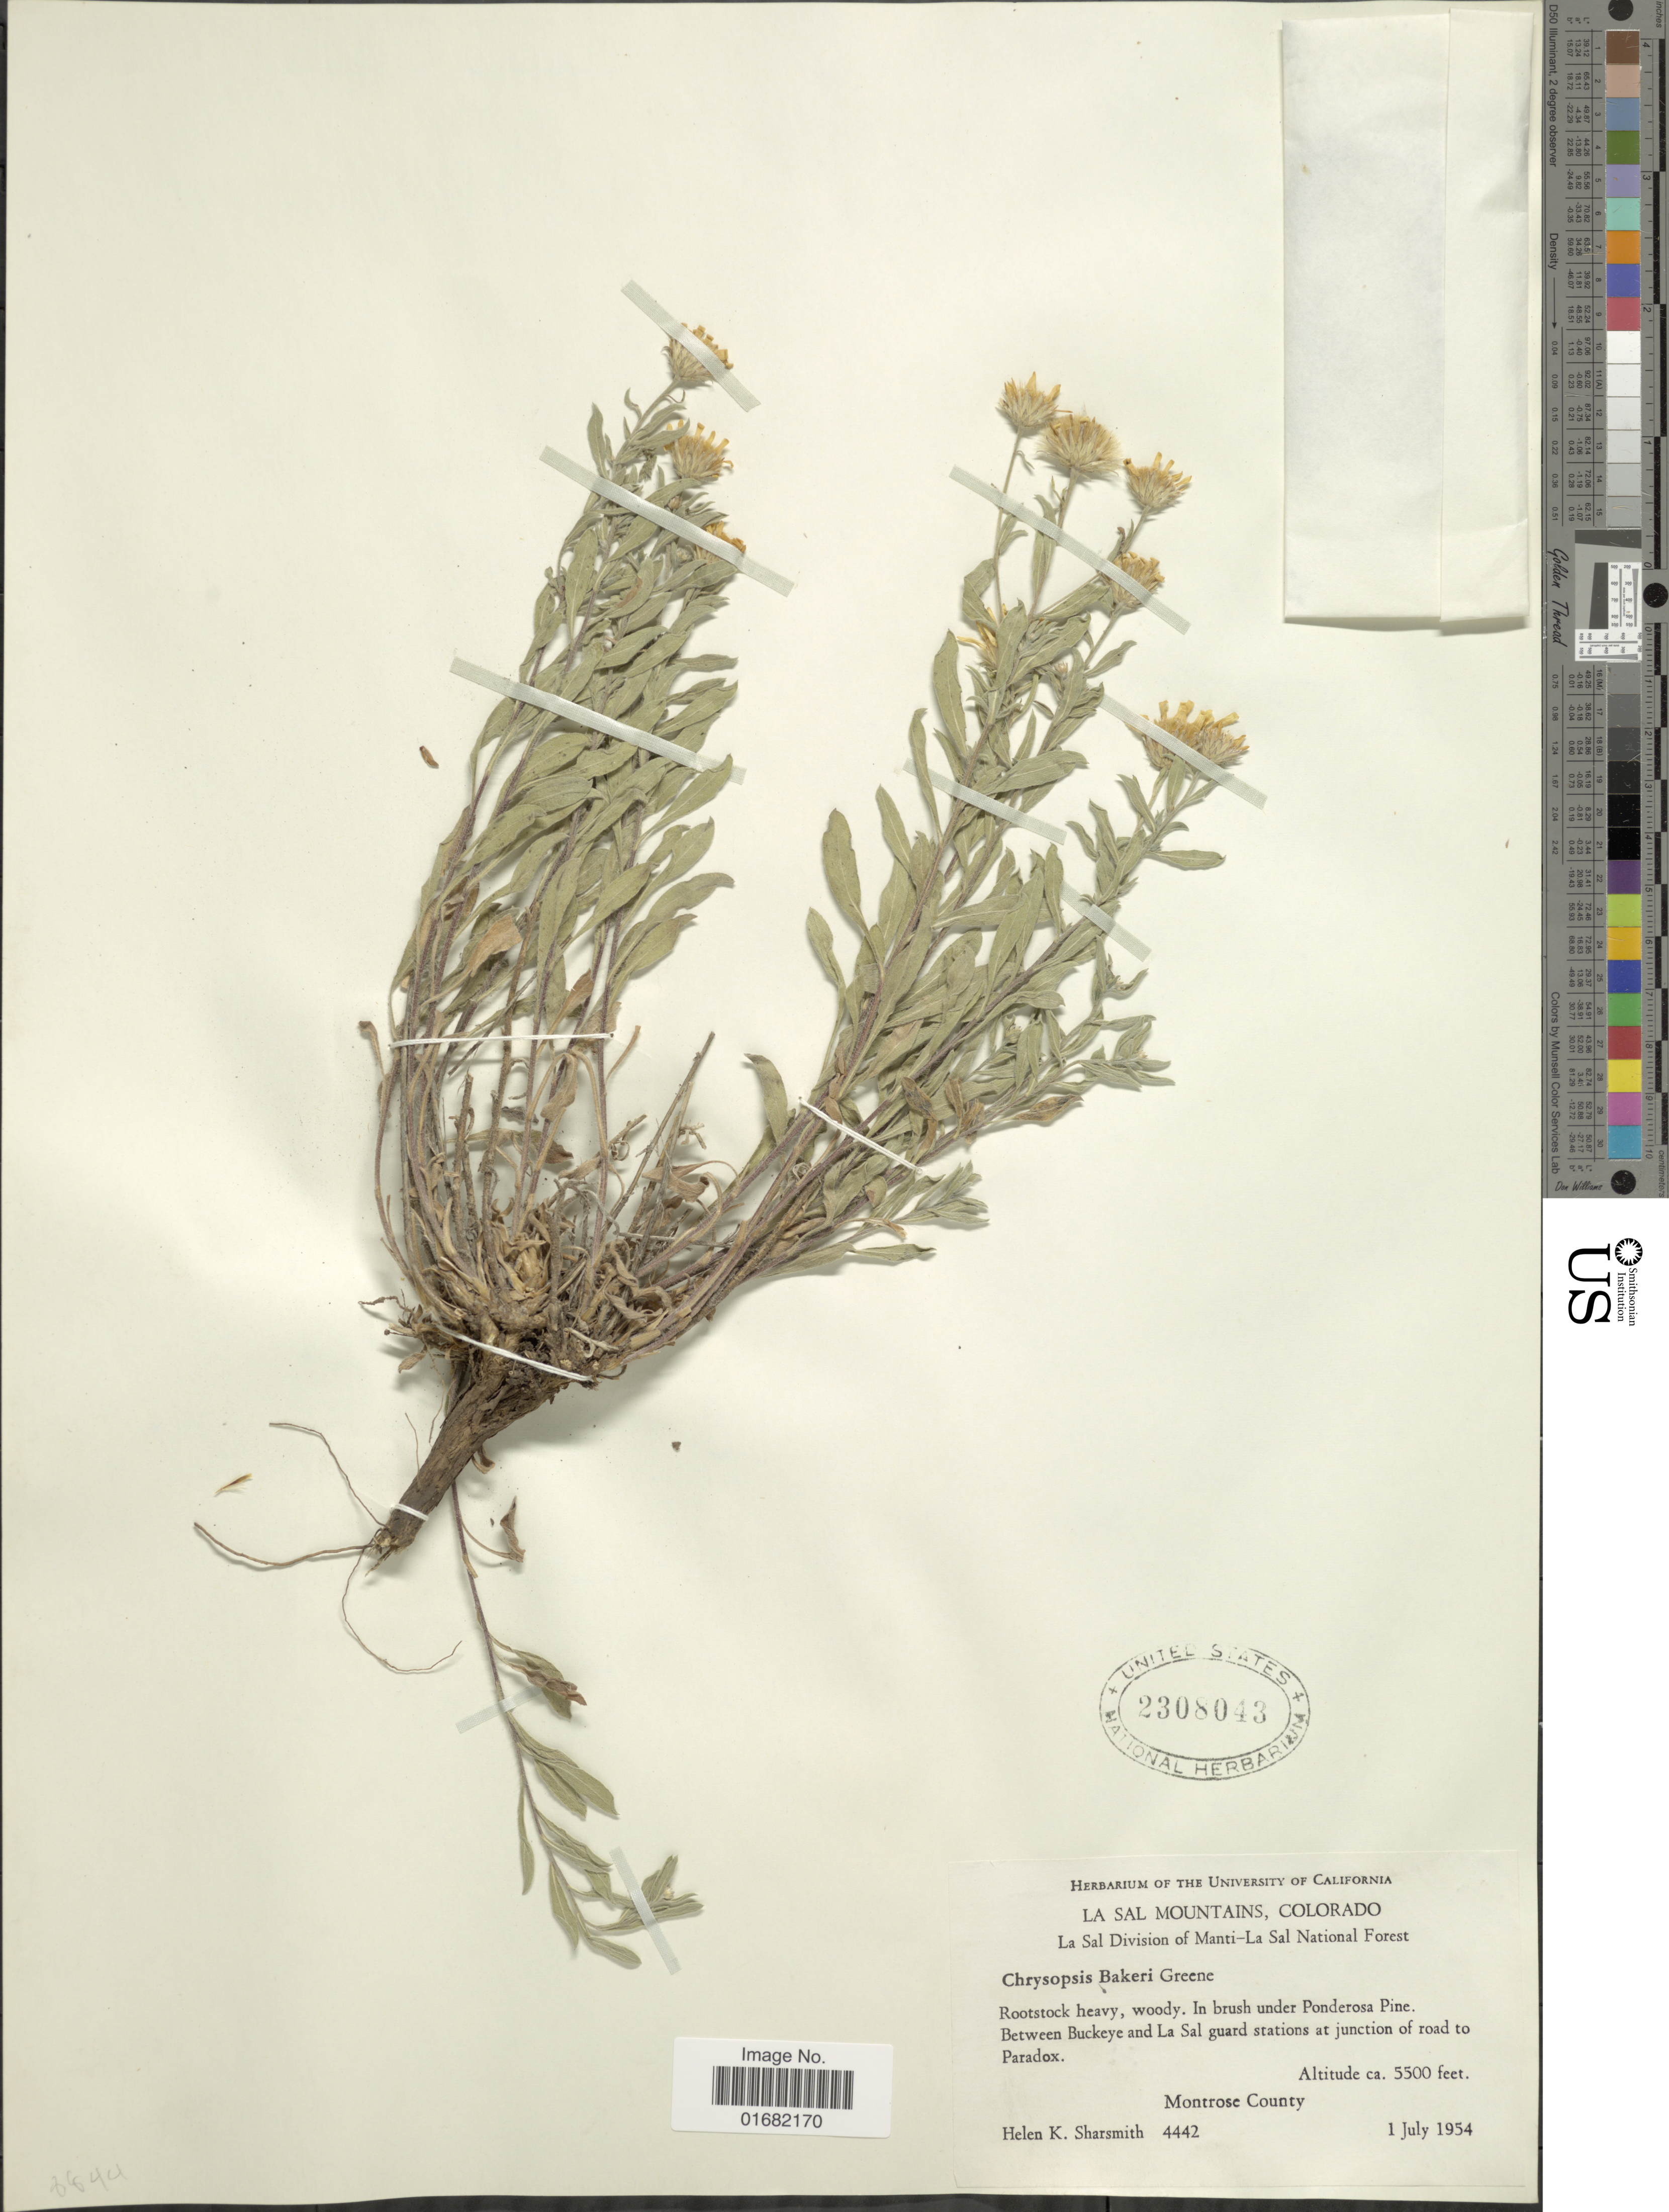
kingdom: Plantae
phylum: Tracheophyta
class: Magnoliopsida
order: Asterales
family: Asteraceae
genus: Heterotheca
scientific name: Heterotheca bakeri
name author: Greene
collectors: H. Sharsmith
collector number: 4442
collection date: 1954-07-01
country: United States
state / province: Colorado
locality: La Sal Mountains. La Sal Division of Manti-La Sal National Forest. Between Buckeye and La Sal guard stations at junction of road to Paradox. Montrose County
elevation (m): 1676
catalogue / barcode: US 2308043